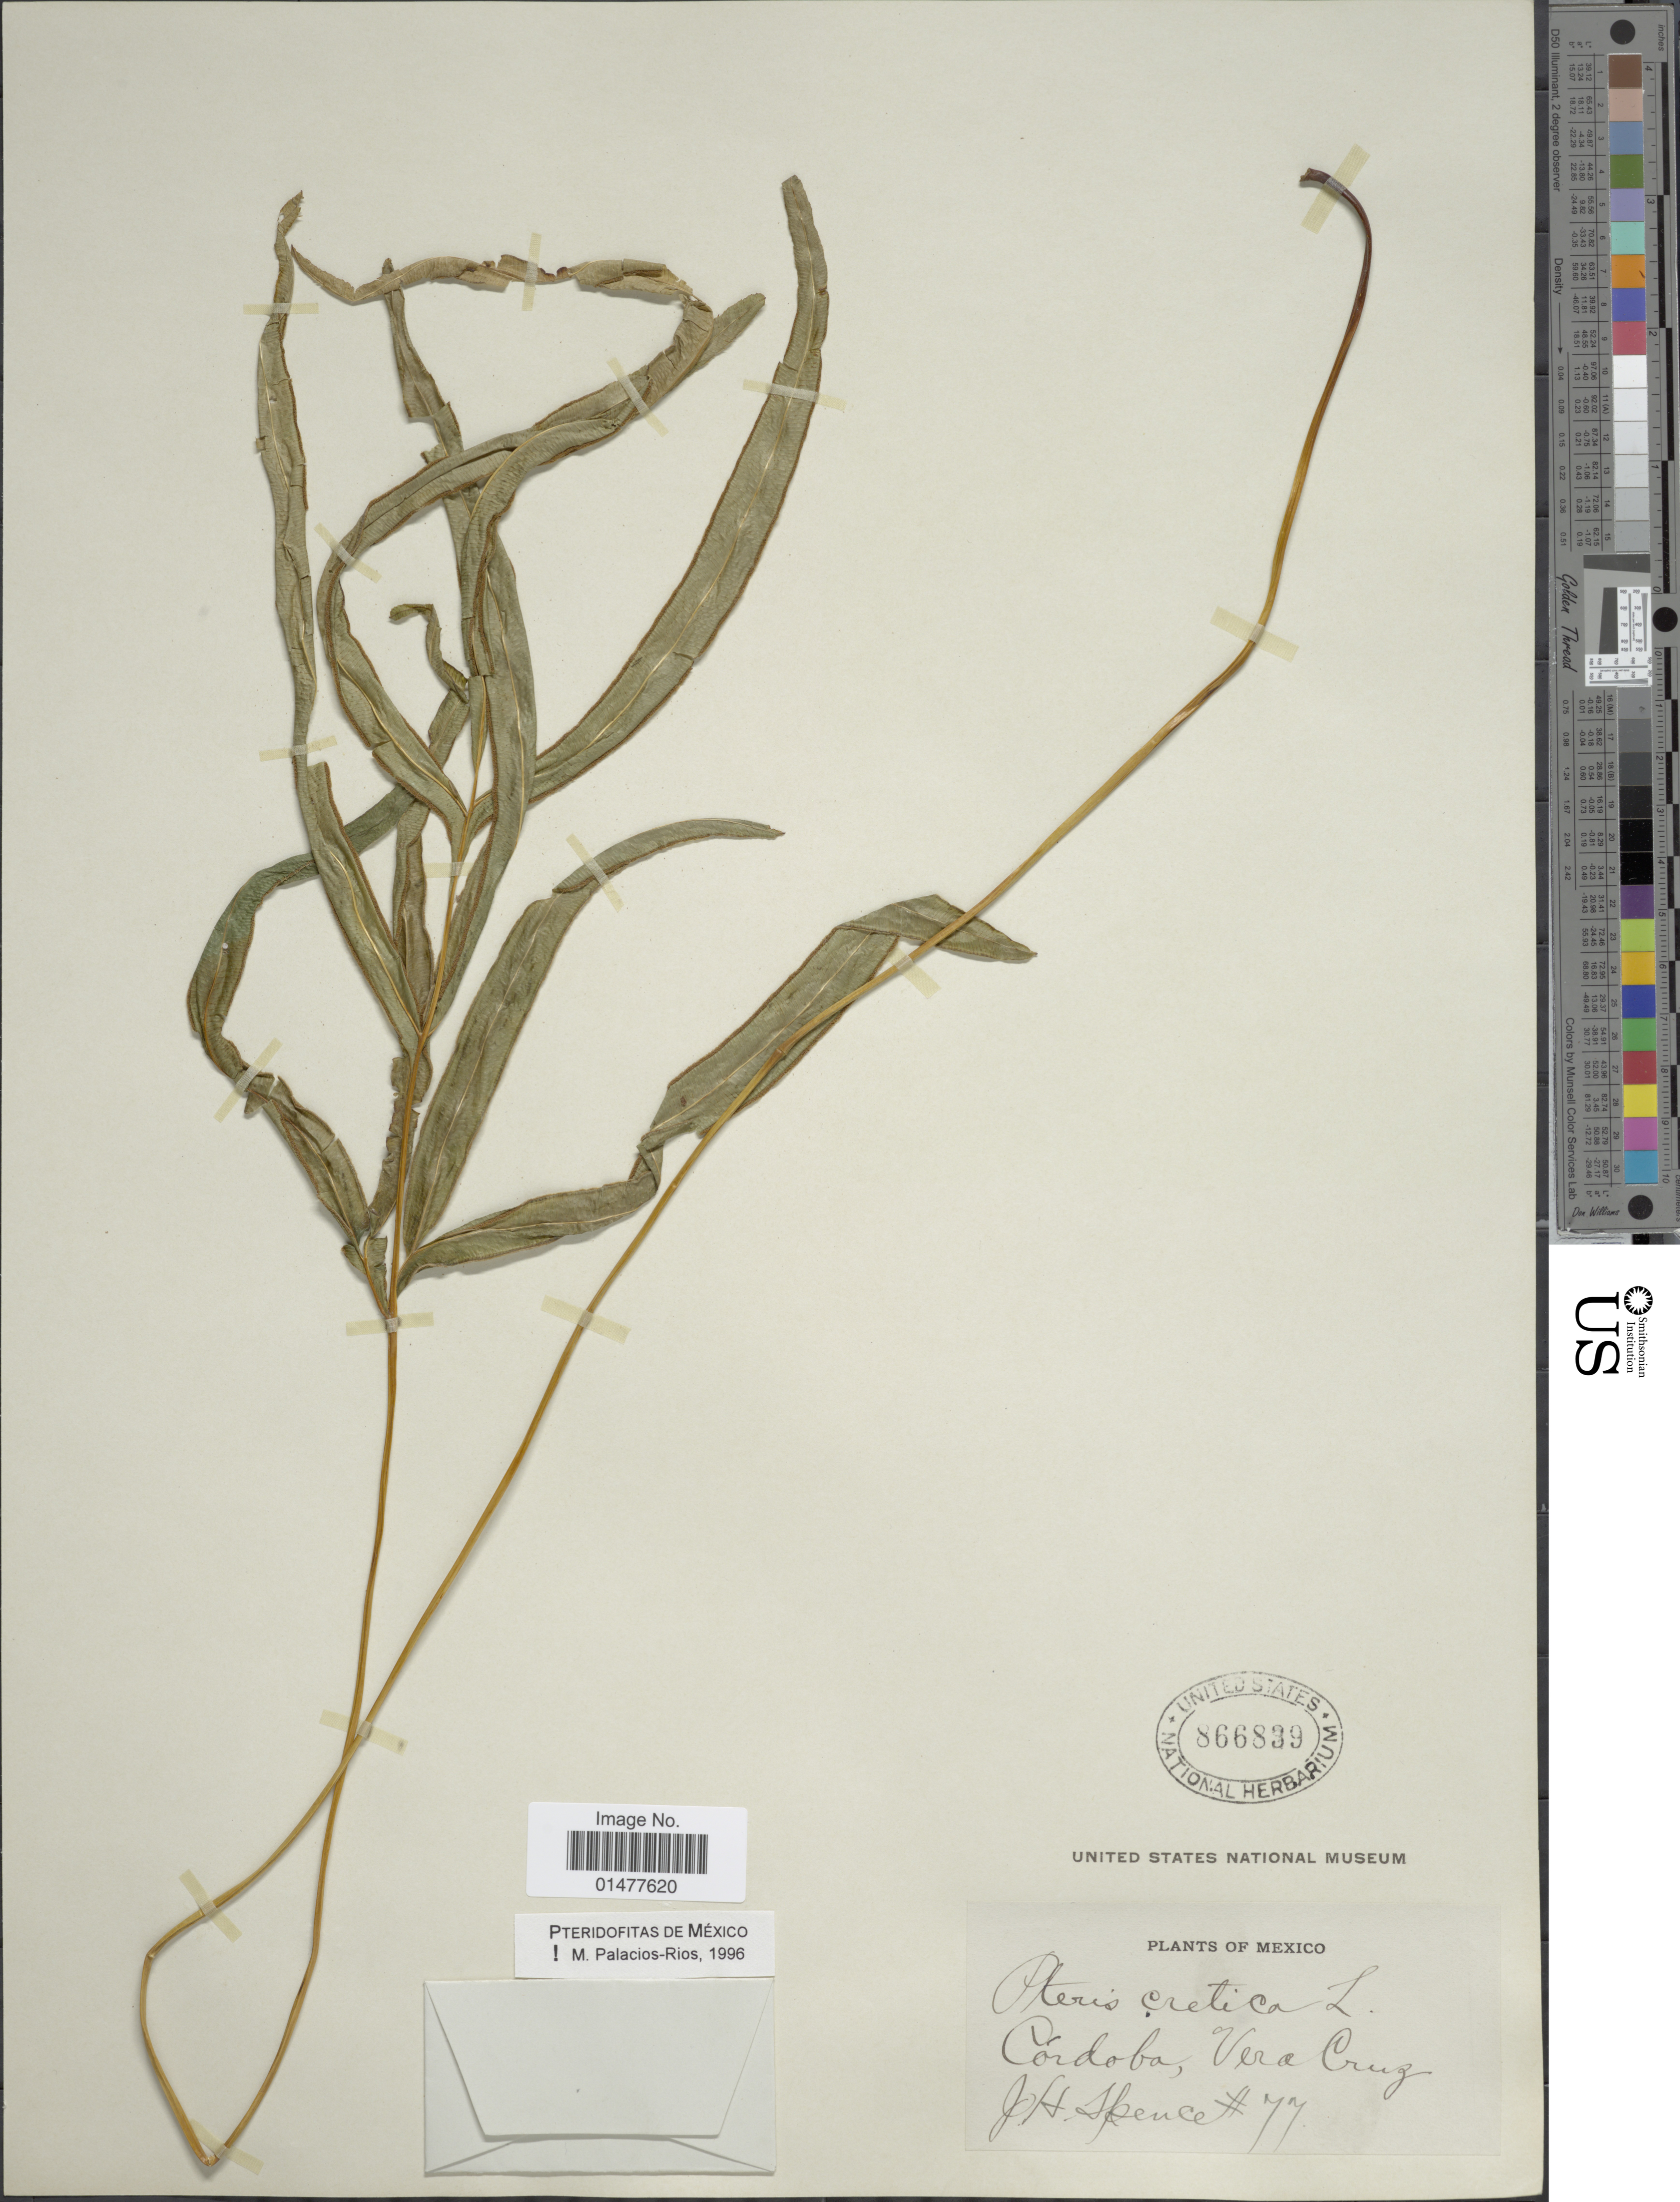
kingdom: Plantae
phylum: Tracheophyta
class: Polypodiopsida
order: Polypodiales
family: Pteridaceae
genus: Pteris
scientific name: Pteris cretica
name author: L.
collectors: J. Spence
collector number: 77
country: Mexico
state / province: Veracruz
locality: Cordoba, Vera Cruz.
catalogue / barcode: US 866839